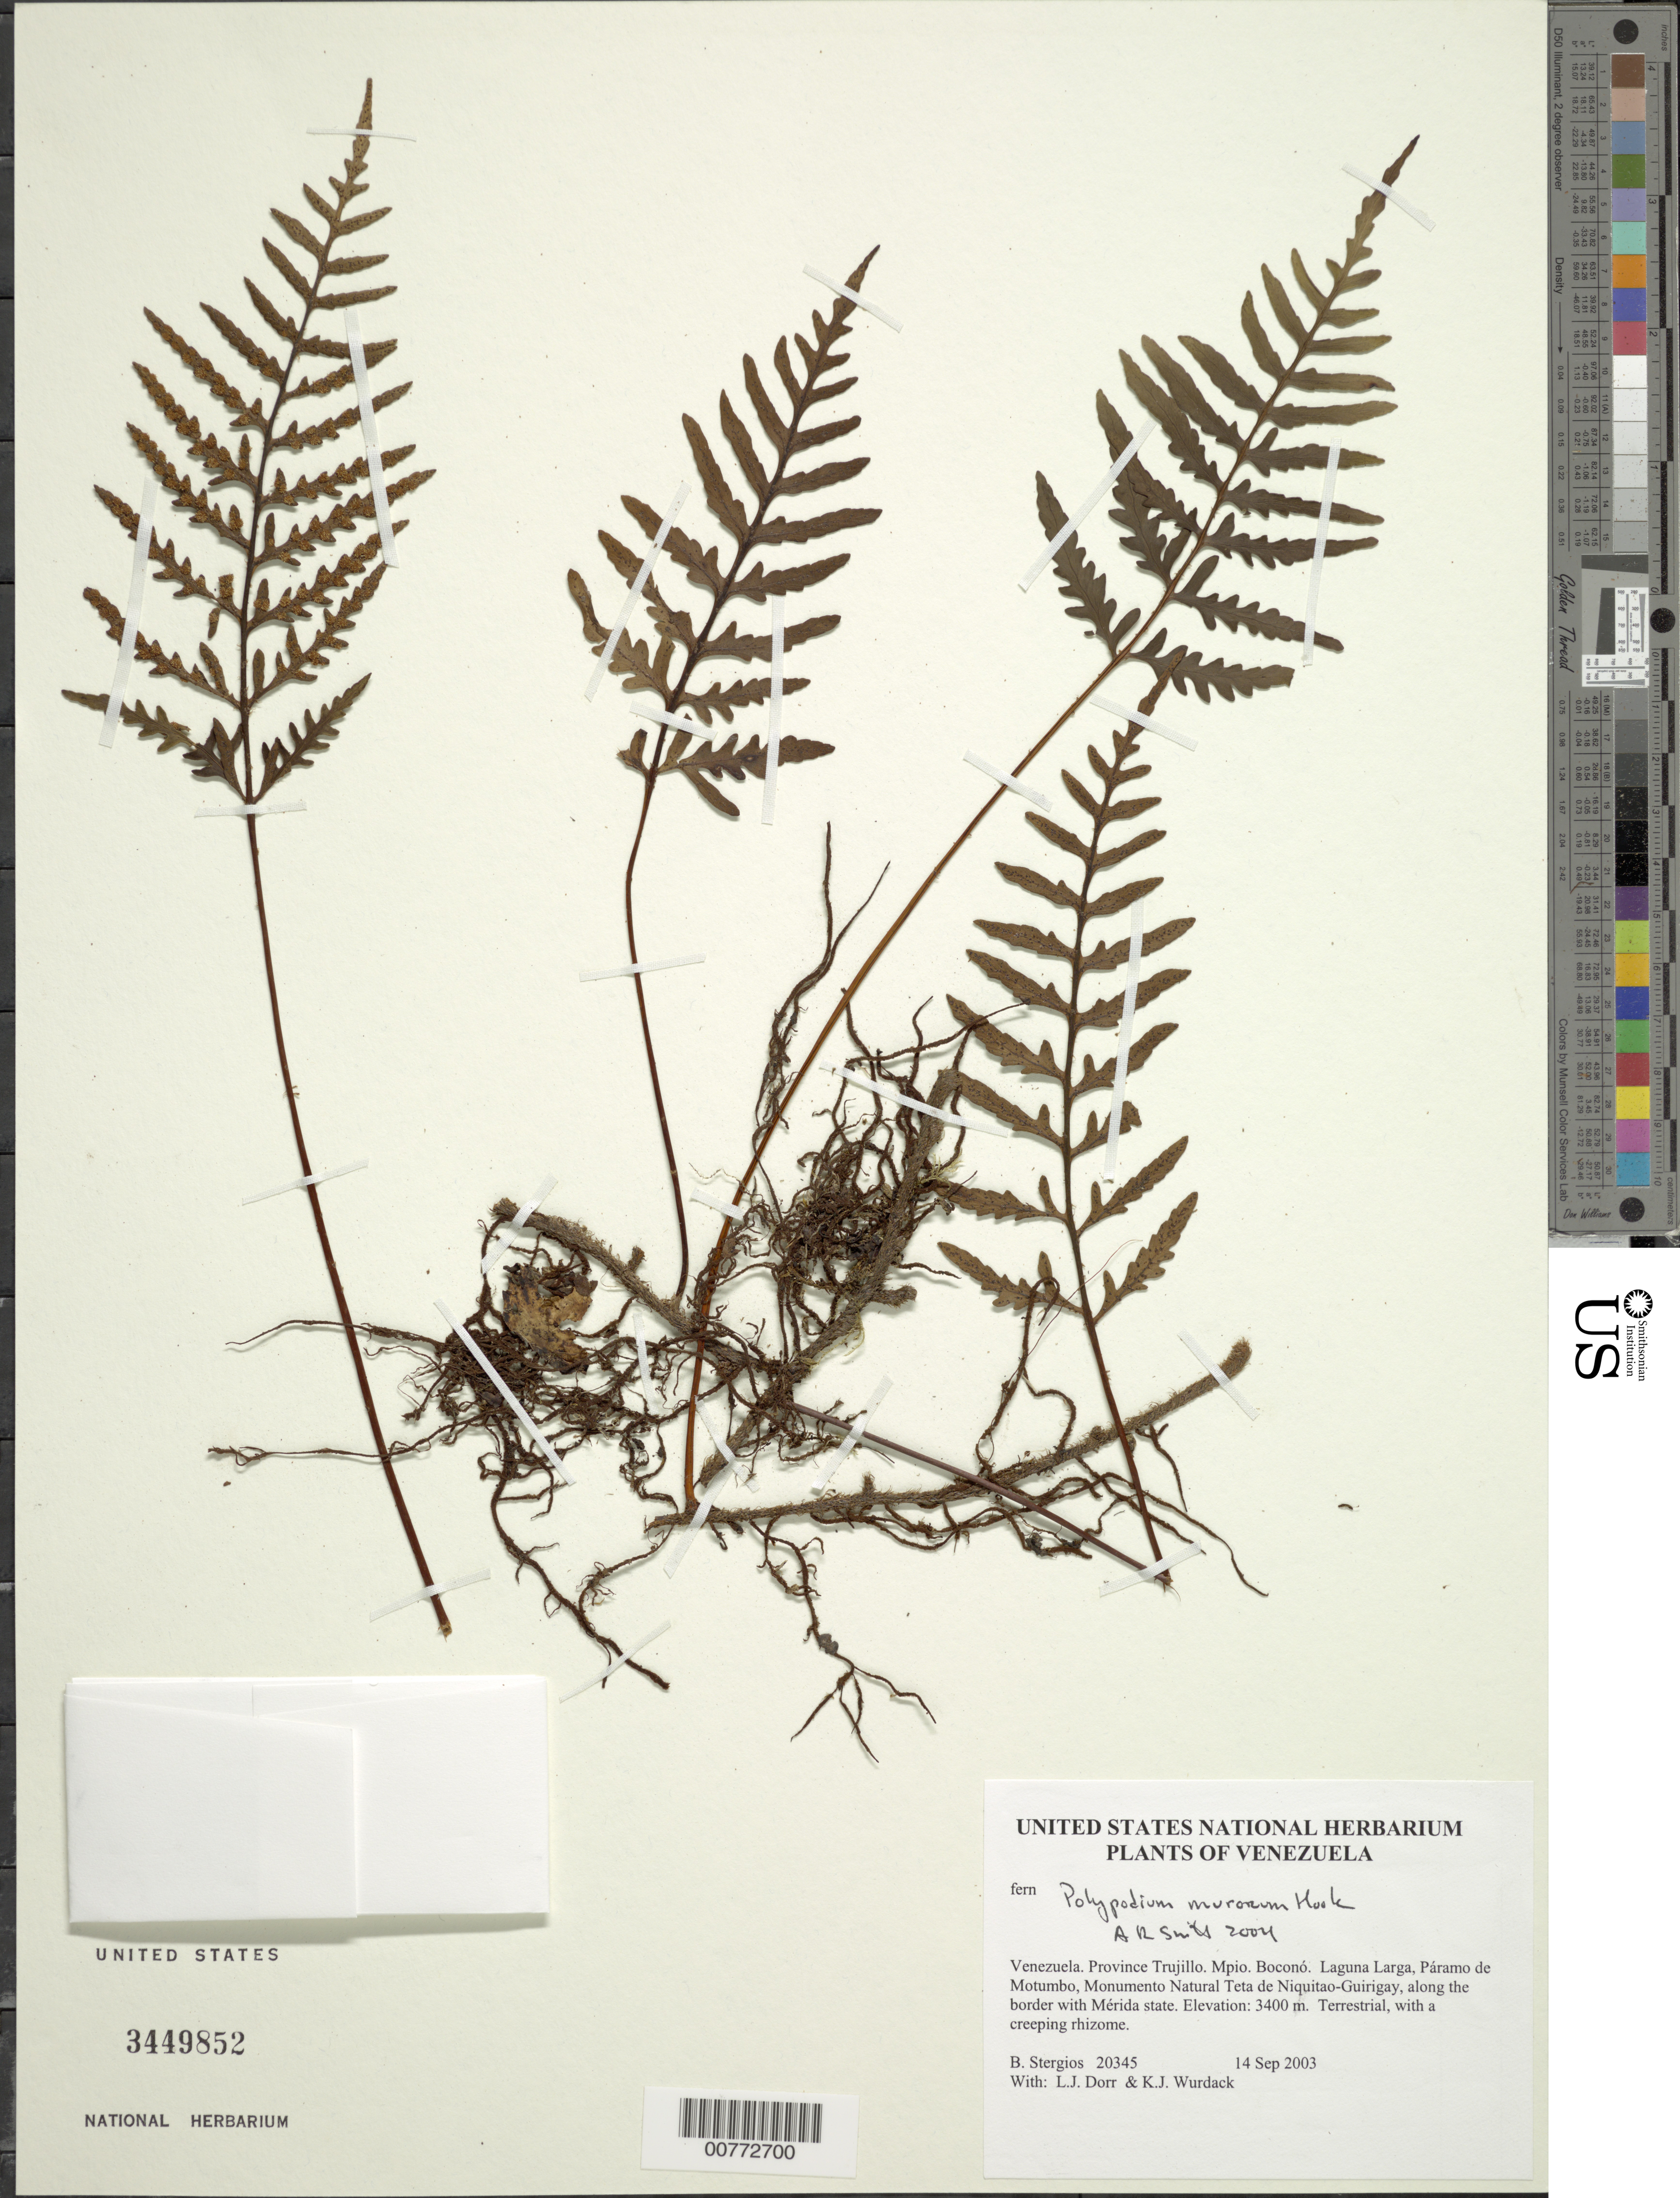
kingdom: Plantae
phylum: Tracheophyta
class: Polypodiopsida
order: Polypodiales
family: Polypodiaceae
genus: Pleopeltis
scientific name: Pleopeltis murorum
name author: (Hook.) A.R. Sm. & Tejero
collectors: B. G. Stergios, L. J. Dorr & K. Wurdack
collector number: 20345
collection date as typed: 14 Sep 2003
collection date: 2003-09-14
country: Venezuela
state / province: Trujillo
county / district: Boconó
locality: Laguna Larga, Páramo de Motumbo, Monumento Natural Teta de Niquitao-Guirigay, along the border with Mérida state.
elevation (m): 3400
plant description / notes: CAS, CTES, MO, NY, PORT, UC, US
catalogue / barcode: US 3449852